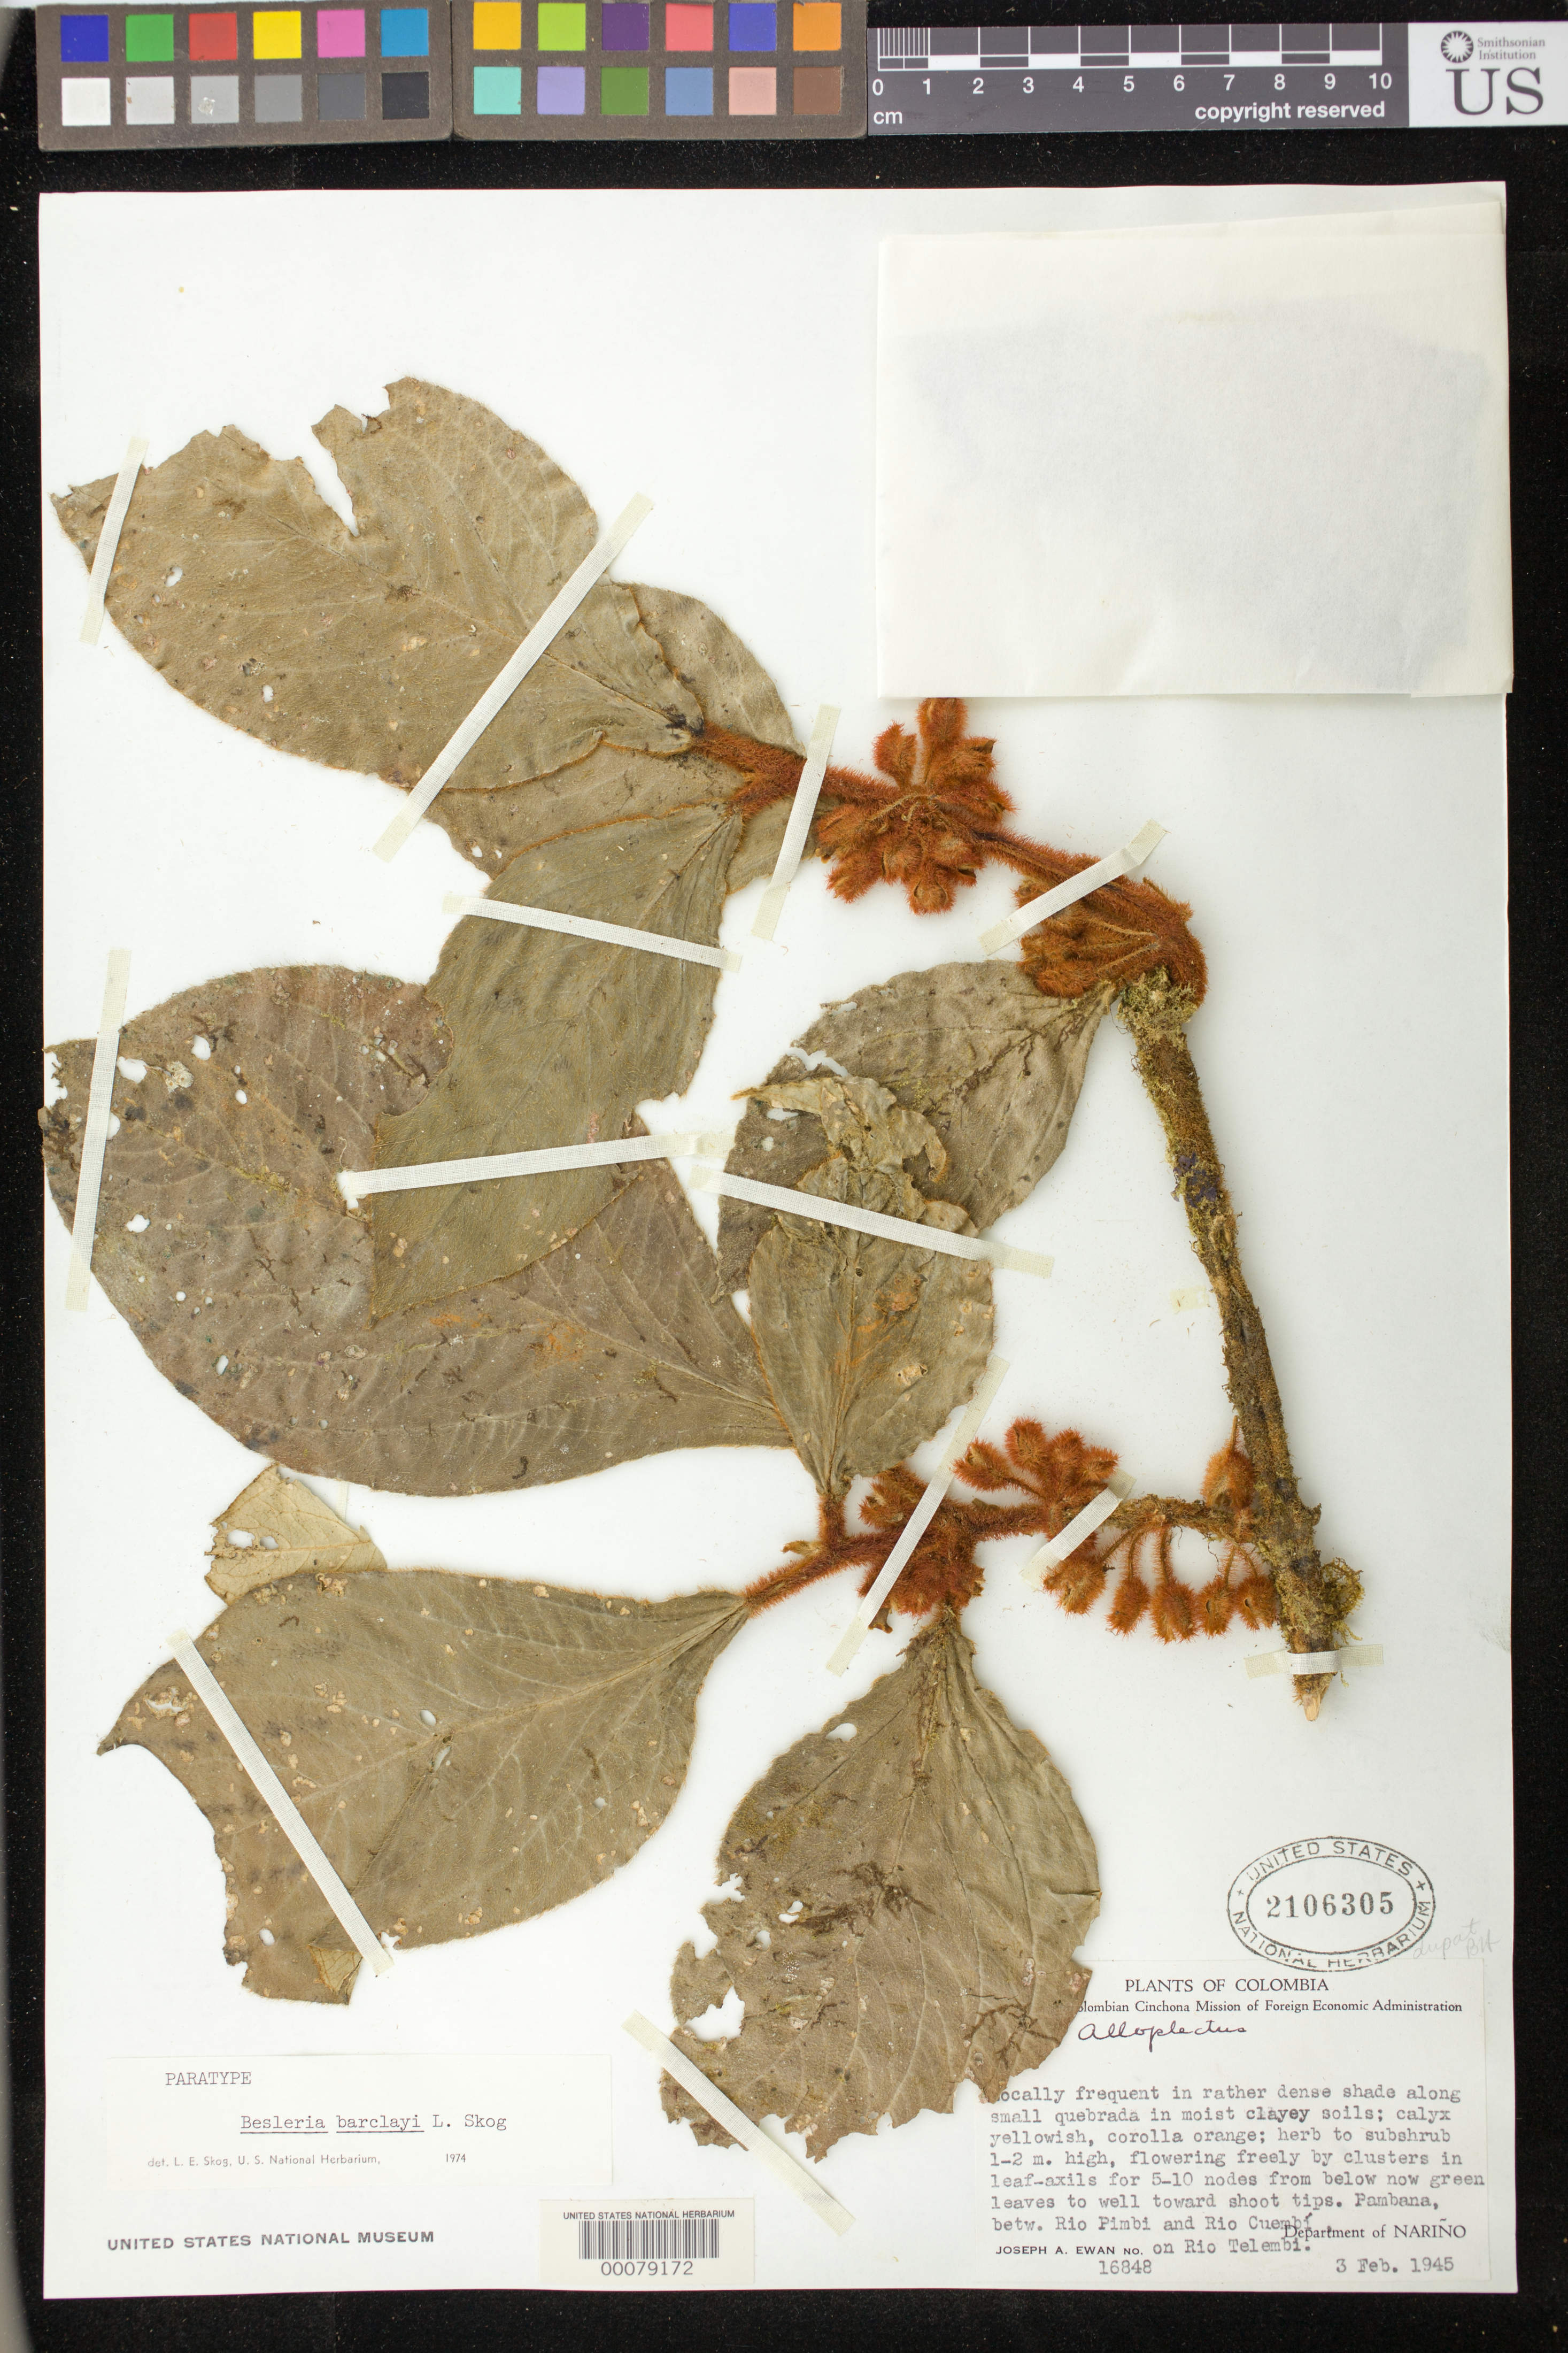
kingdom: Plantae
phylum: Tracheophyta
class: Magnoliopsida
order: Lamiales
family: Gesneriaceae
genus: Besleria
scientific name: Besleria barclayi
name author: L.E. Skog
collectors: J. A. Ewan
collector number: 16848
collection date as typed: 03 Feb 1945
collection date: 1945-02-03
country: Colombia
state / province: Nariño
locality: Pambana, between Rio Pimbi and Rio Cuembi on Rio Telembi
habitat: Locally frequent in rather dense shade in small quebrada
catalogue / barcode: US 2106305